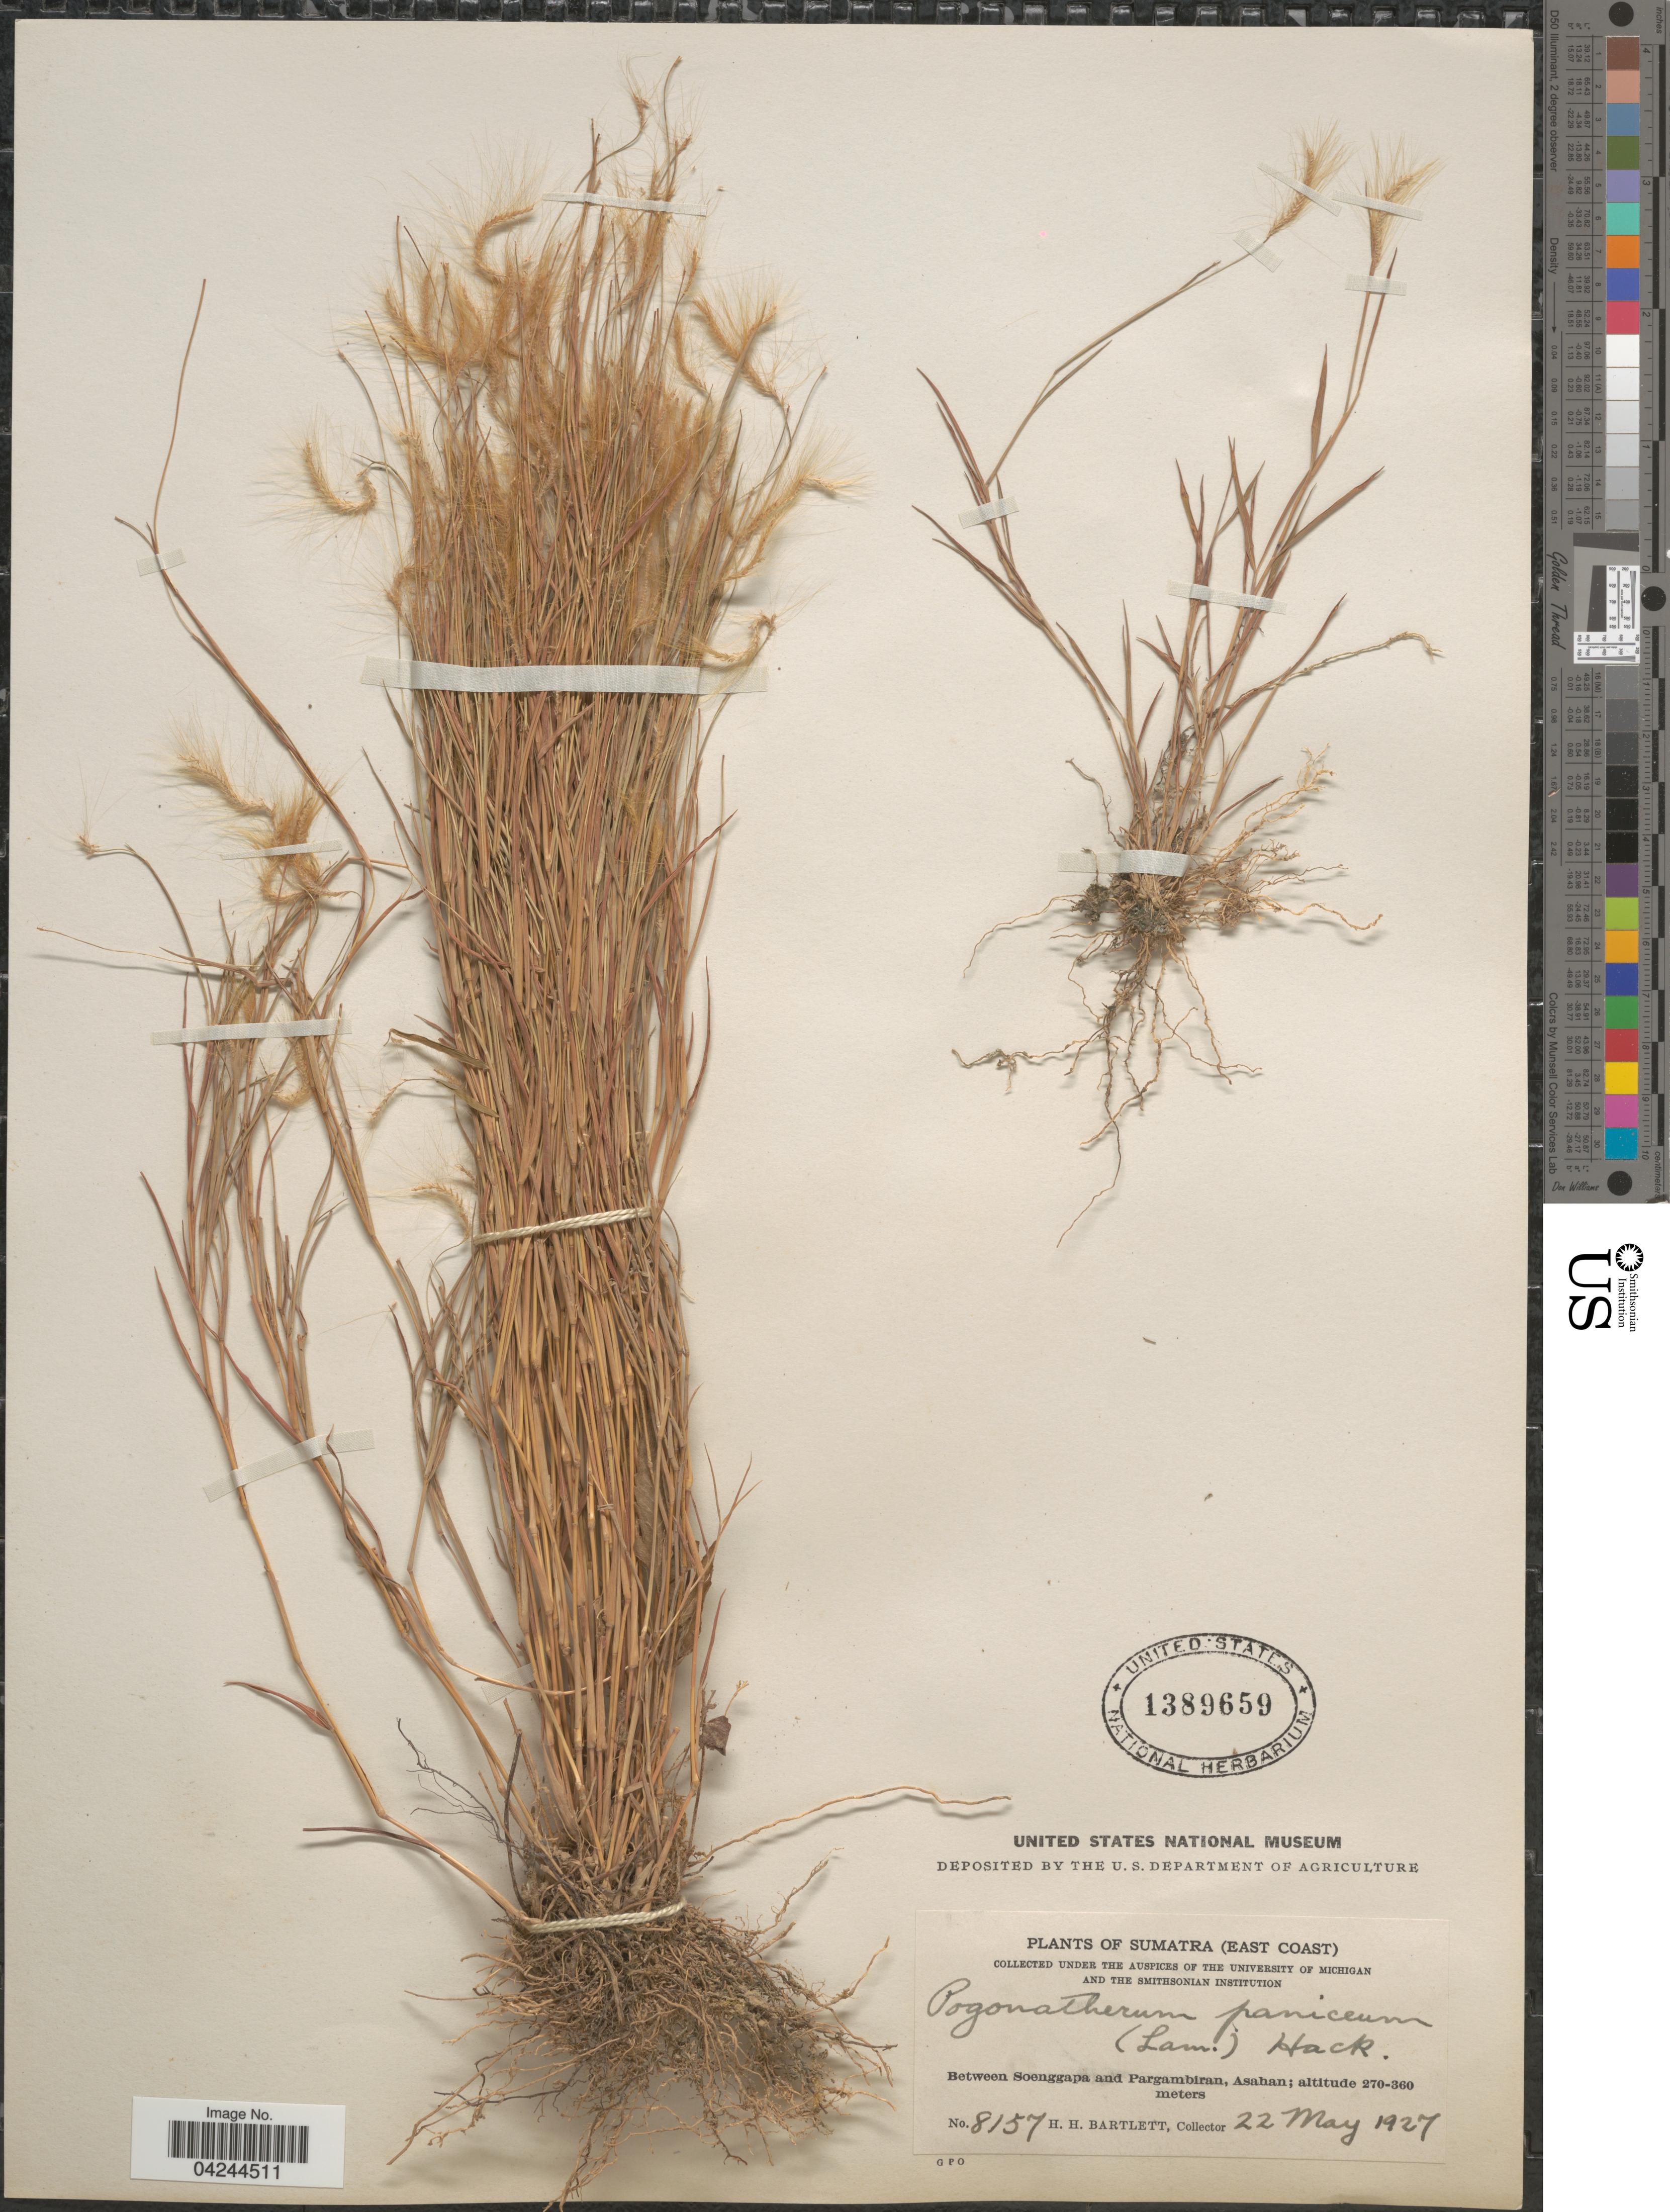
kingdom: Plantae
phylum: Tracheophyta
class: Liliopsida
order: Poales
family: Poaceae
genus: Pogonatherum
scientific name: Pogonatherum crinitum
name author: (Thunb.) Kunth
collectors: H. H. Bartlett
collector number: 8157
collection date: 1927-05-22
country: Indonesia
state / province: Sumatra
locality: (East Coast). Between Soenggapa and Pargambiran, Asahan.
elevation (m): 270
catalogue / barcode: US 1389659